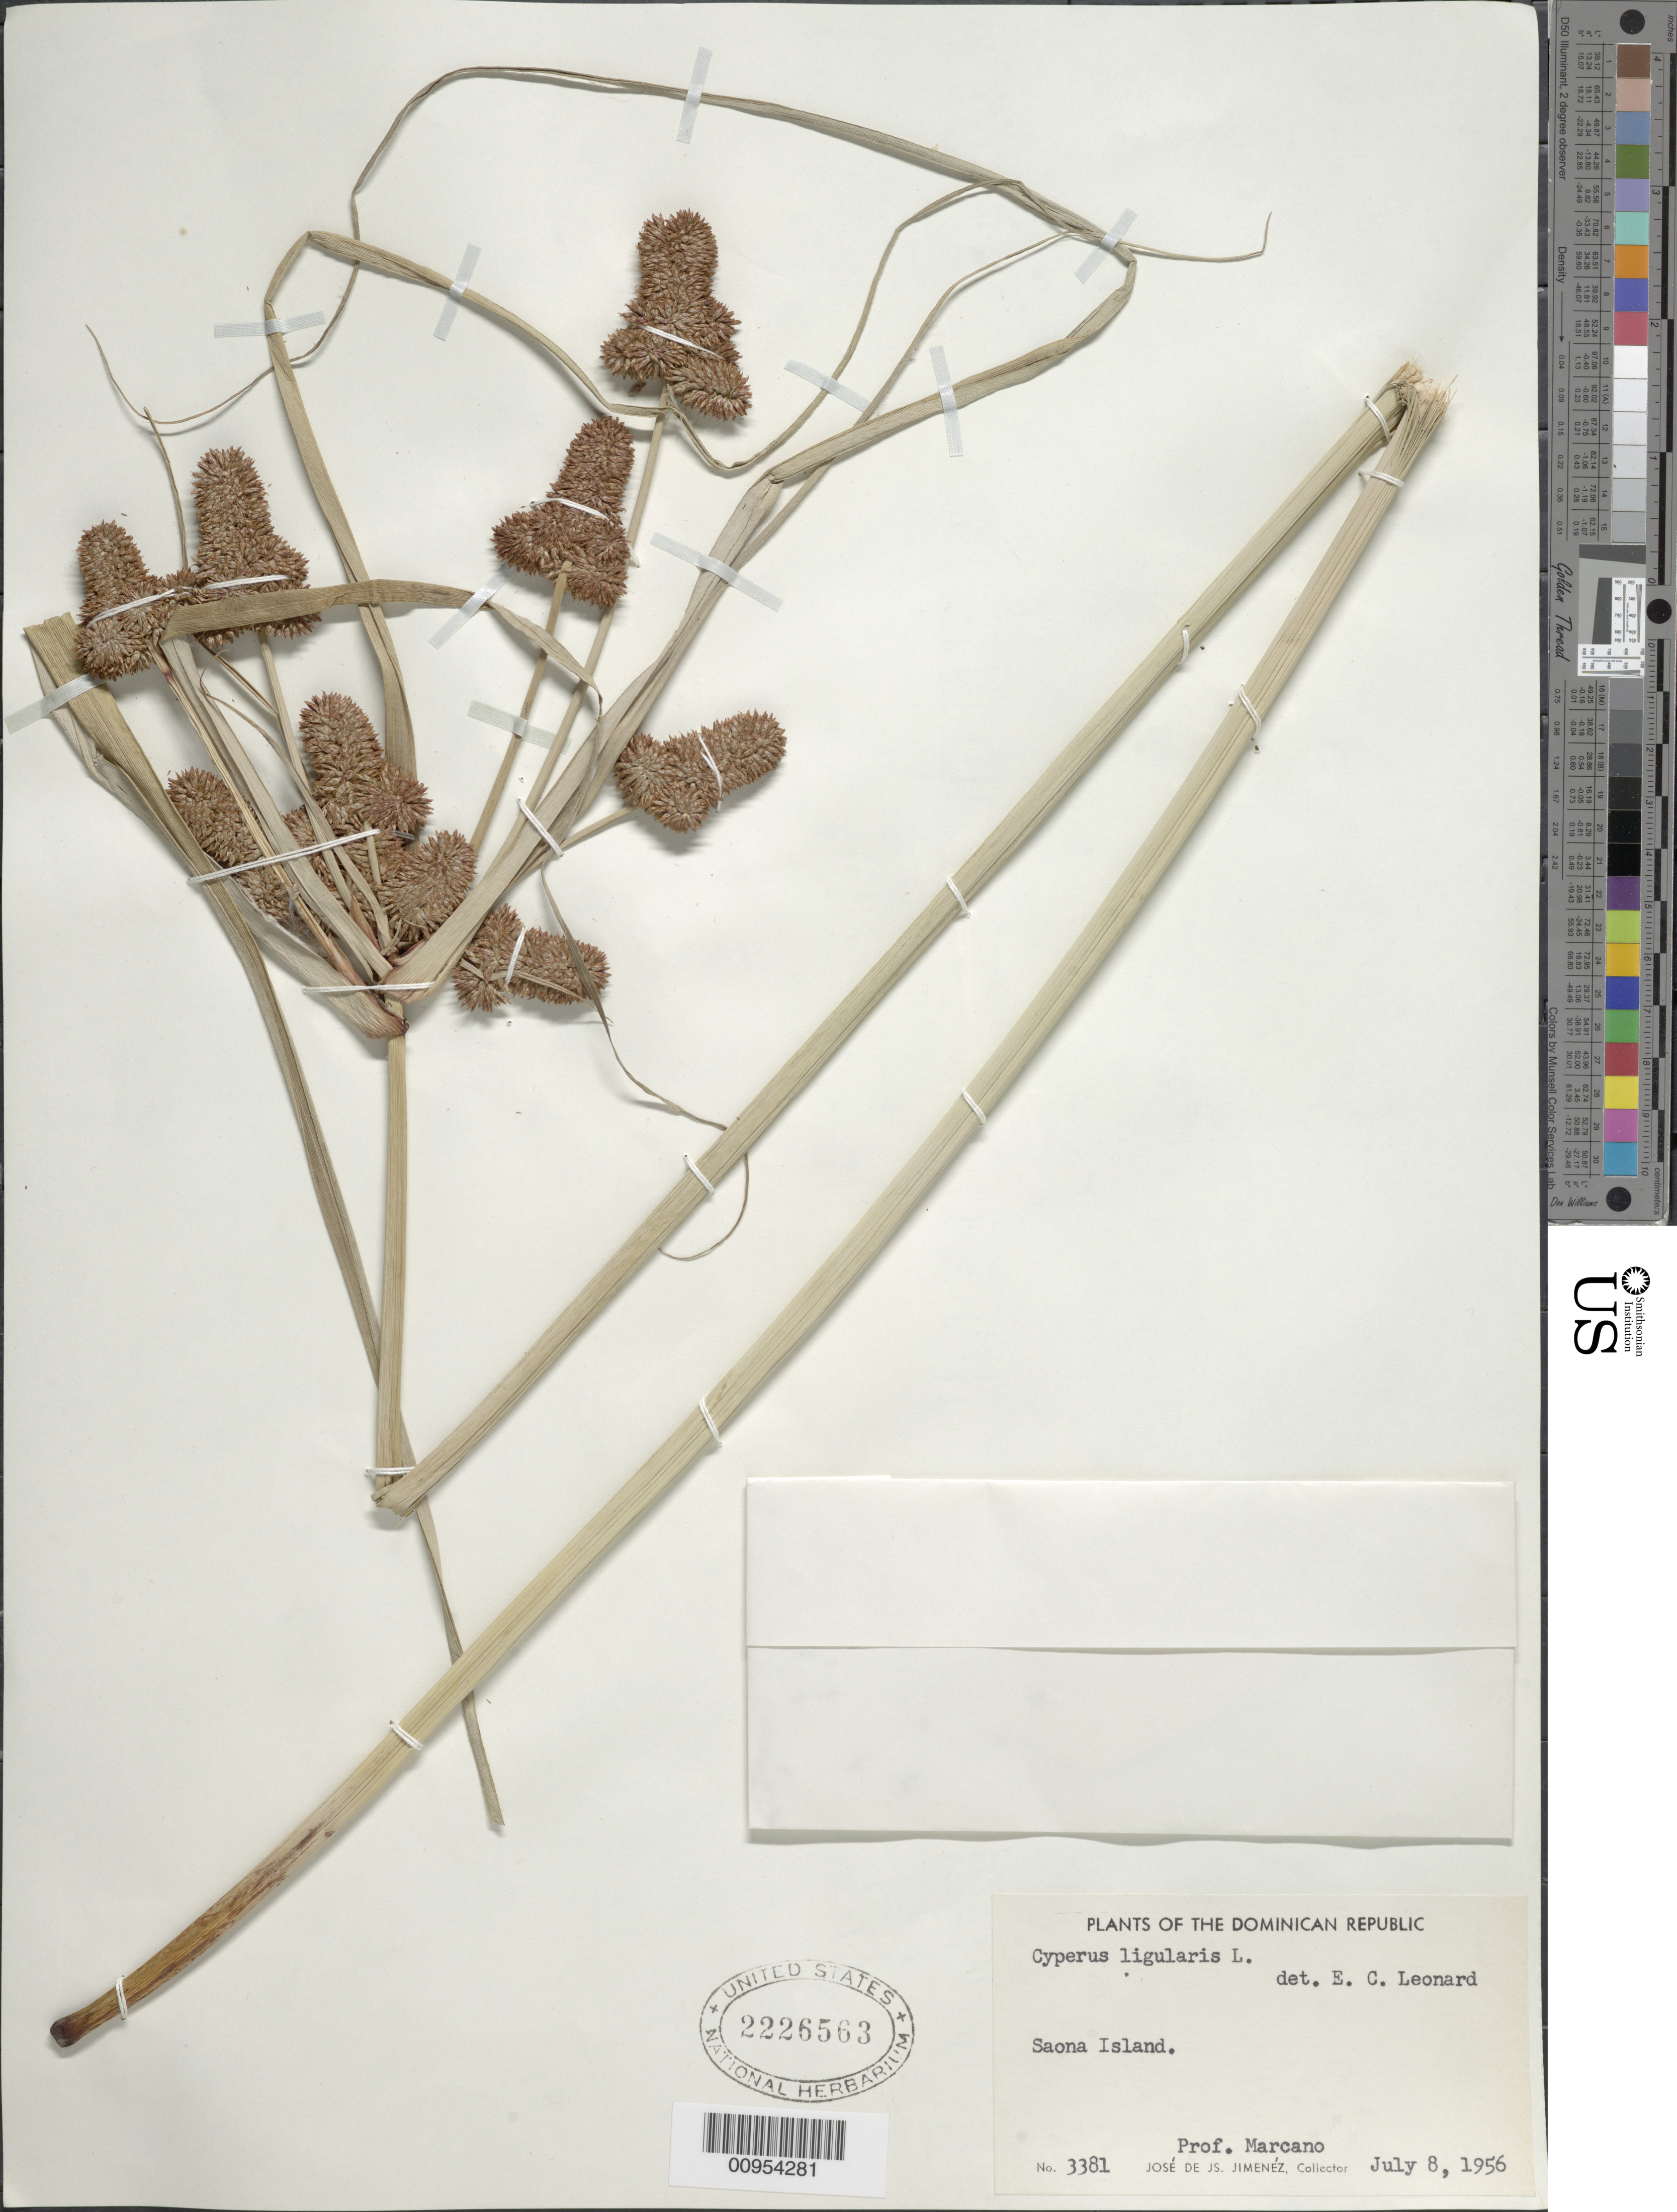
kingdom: Plantae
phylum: Tracheophyta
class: Liliopsida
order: Poales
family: Cyperaceae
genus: Cyperus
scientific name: Cyperus ligularis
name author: L.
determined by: Leonard, Emery C., (US)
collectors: J. J. Jiménez & P. Marcano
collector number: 3381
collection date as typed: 08 Jul 1956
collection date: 1956-07-08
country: Dominican Republic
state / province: La Romana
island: Saona I.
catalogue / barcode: US 2226563